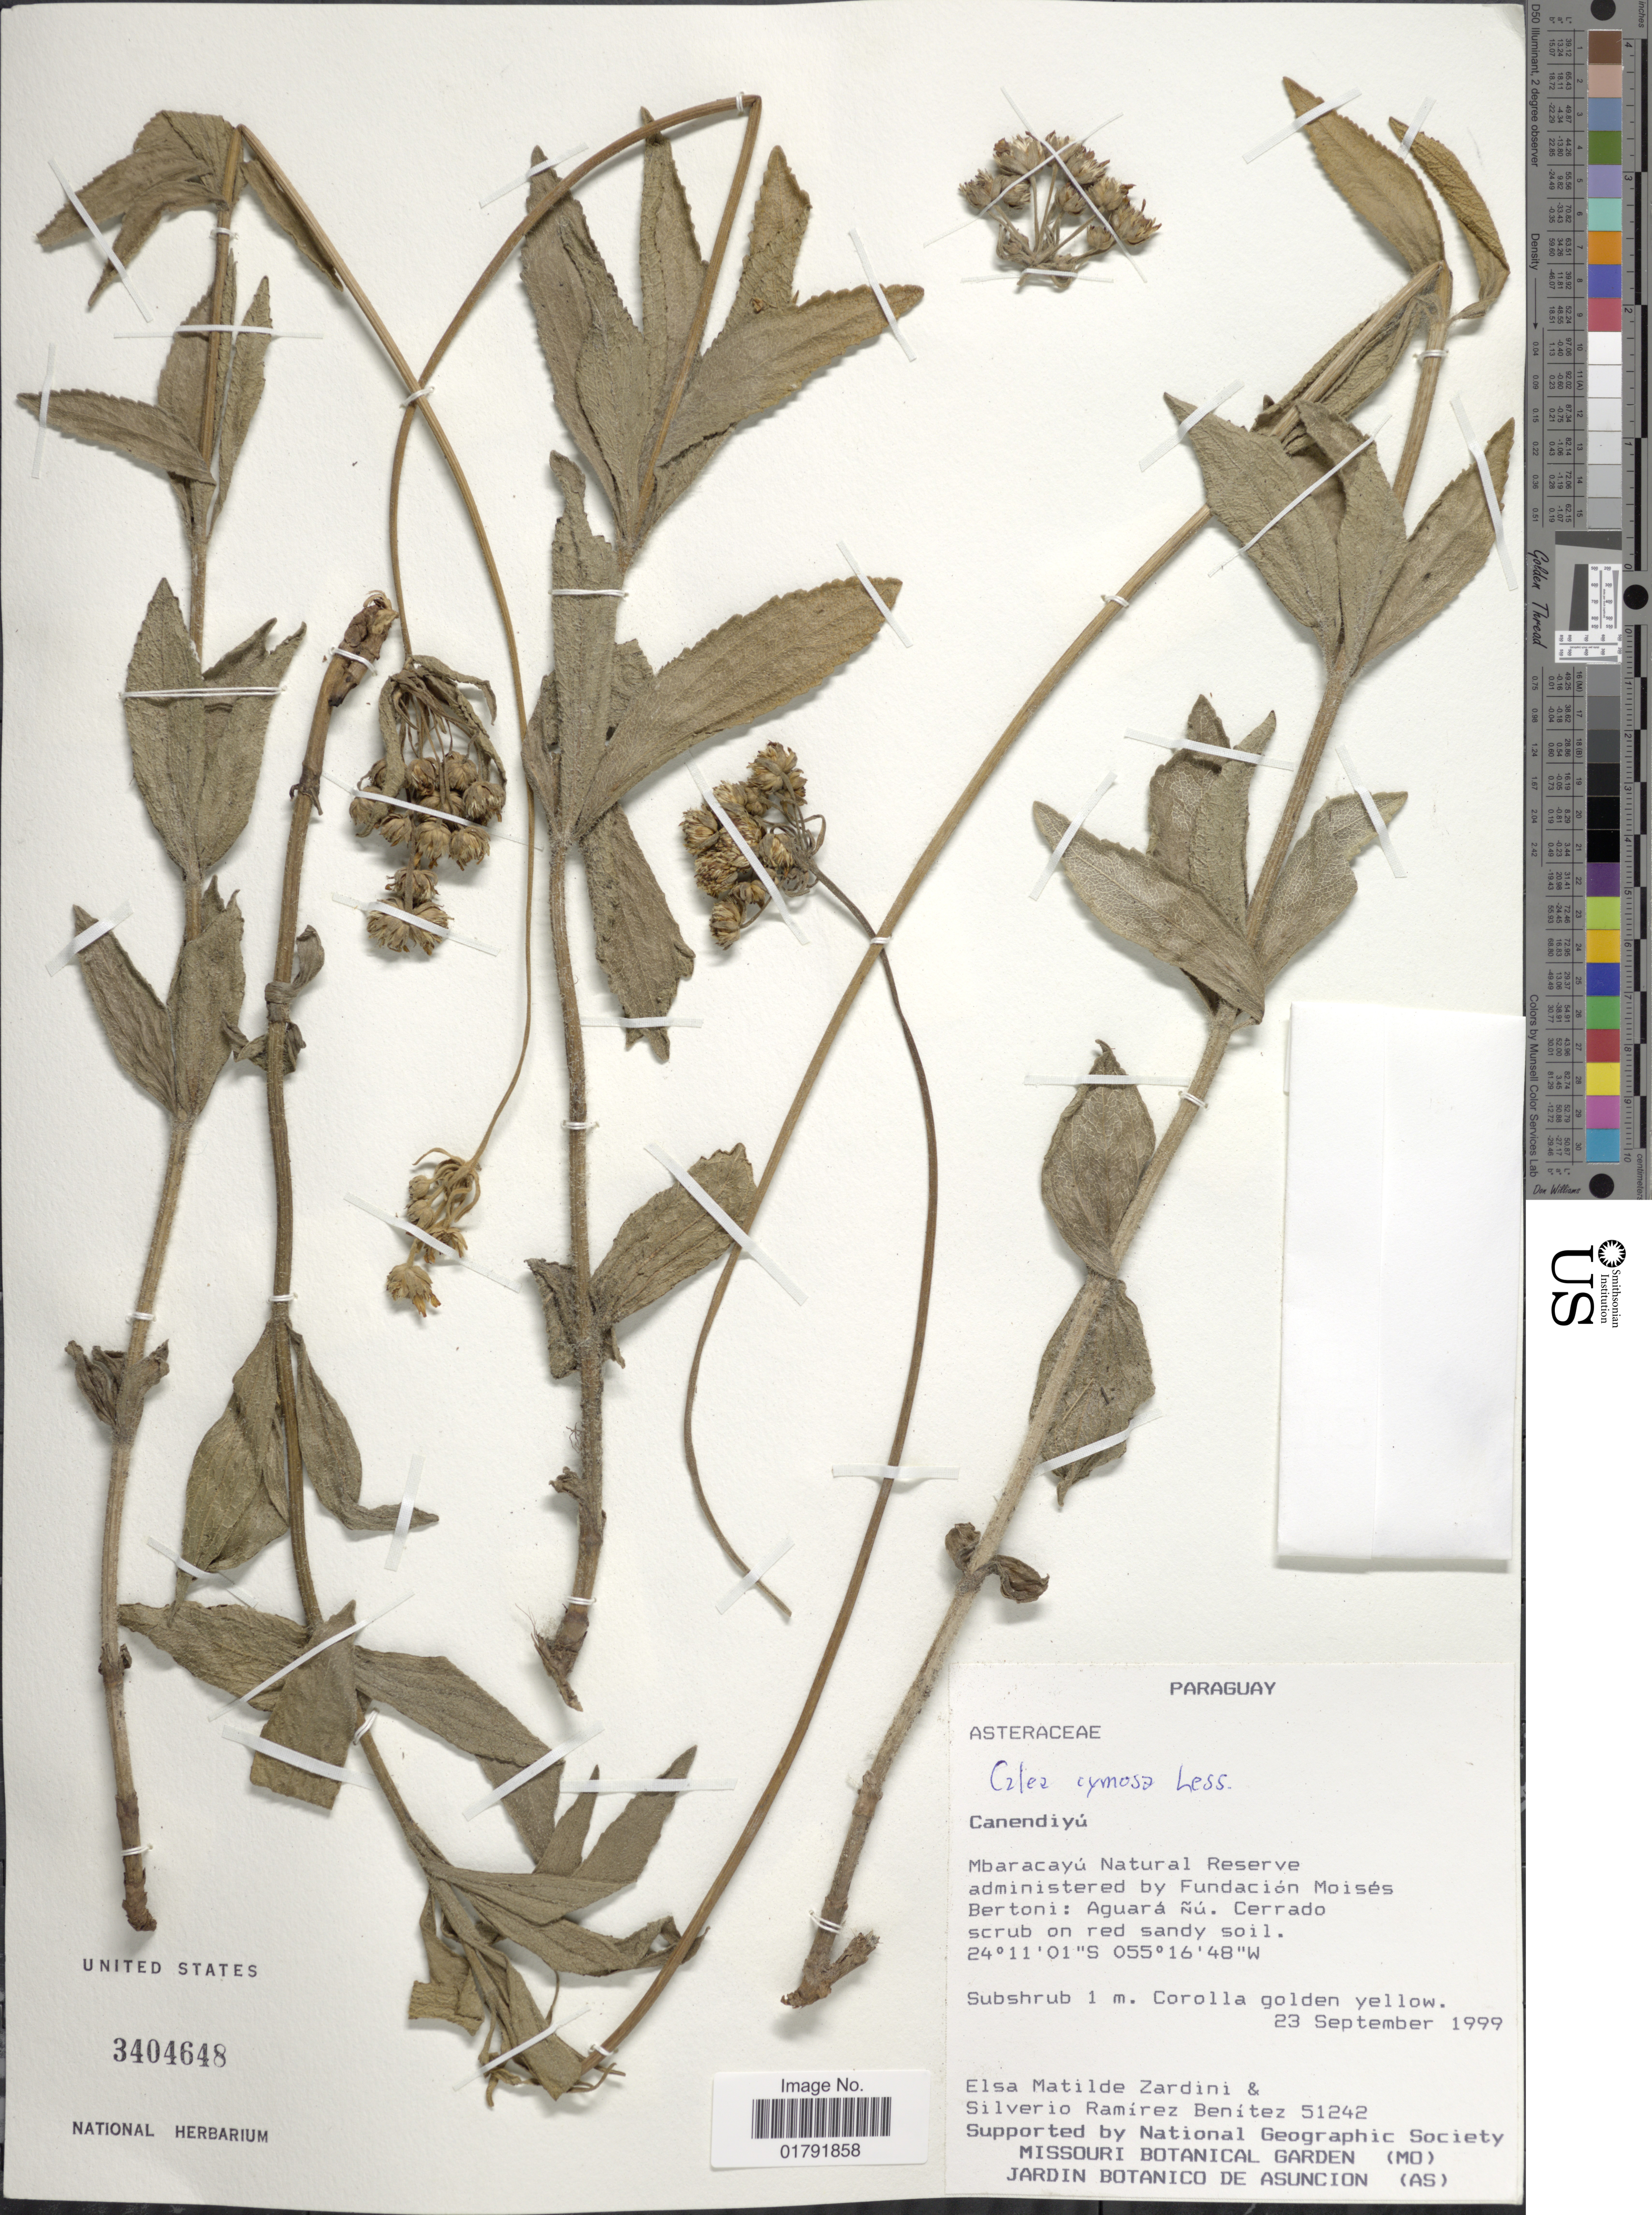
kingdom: Plantae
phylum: Tracheophyta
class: Magnoliopsida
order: Asterales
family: Asteraceae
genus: Calea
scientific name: Calea cymosa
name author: Less.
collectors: E. M. Zardini & S. Ramírez B.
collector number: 51242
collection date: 1999-09-23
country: Paraguay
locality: Canendiyu, Mbaracayu Natural Reserve administered by Fundacion Moises Bertoni: Aguara Nu., cerrado scrub on red sandy soil.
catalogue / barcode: US 3404648